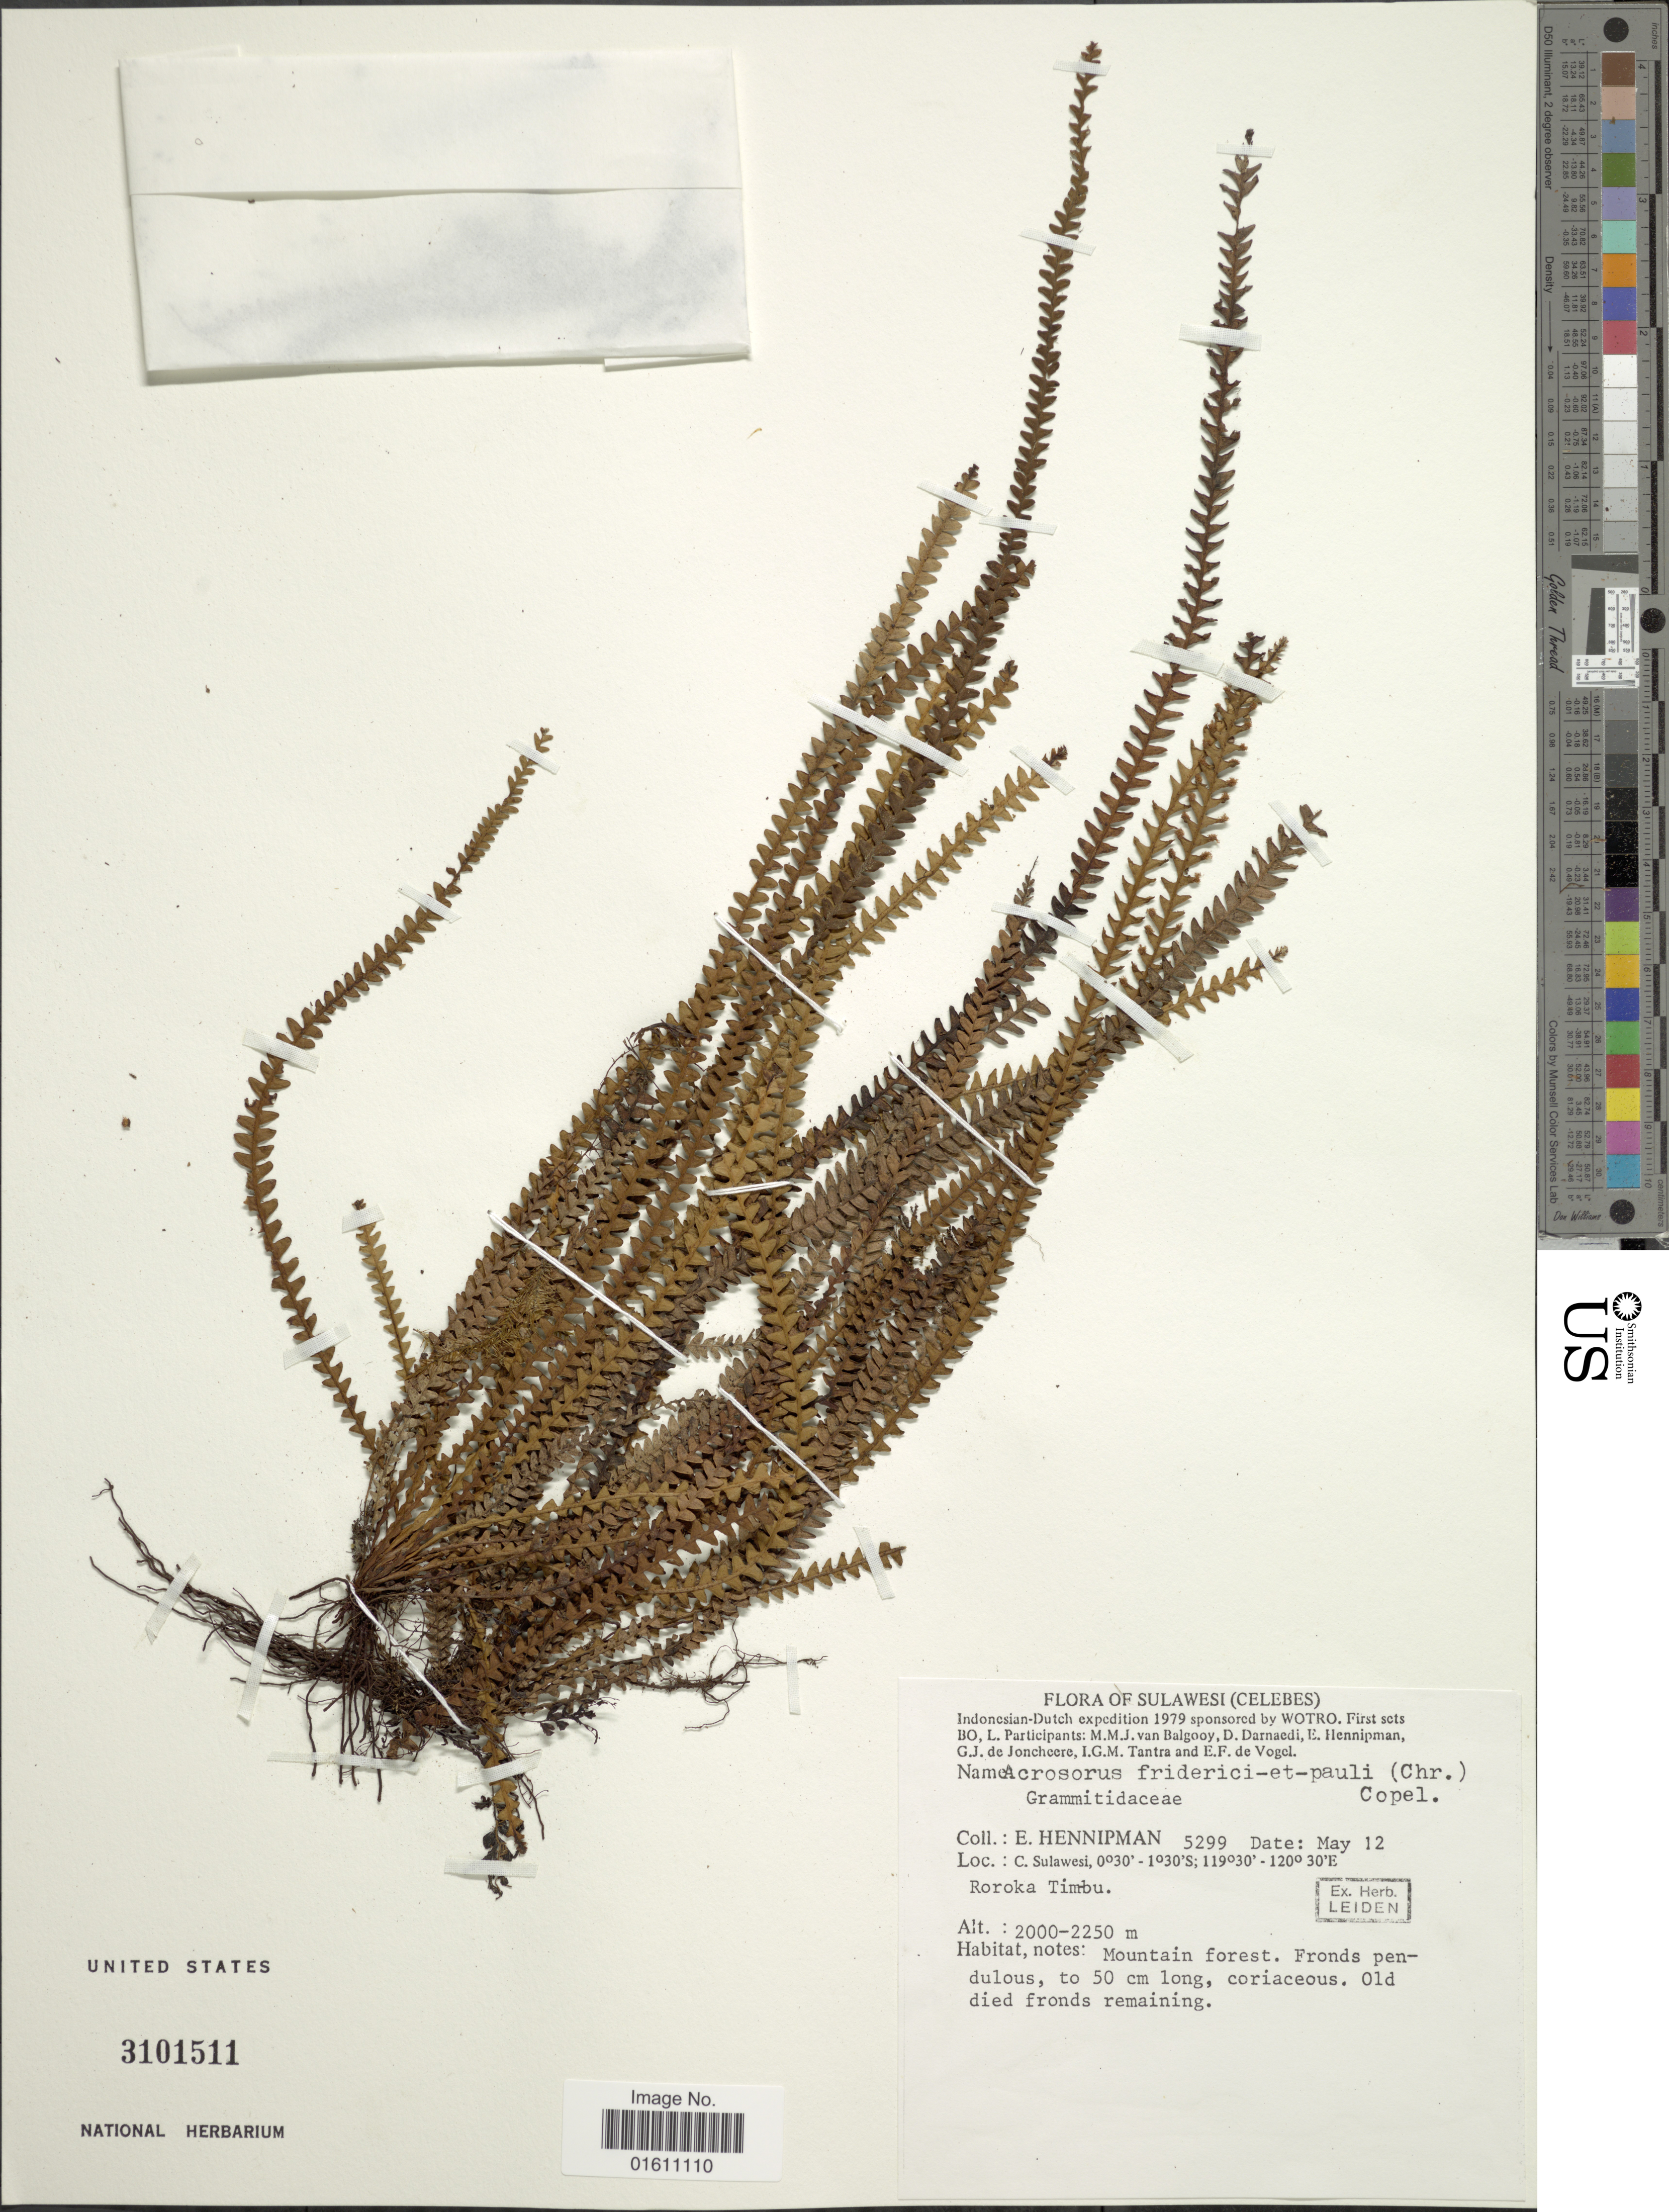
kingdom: Plantae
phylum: Tracheophyta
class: Polypodiopsida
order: Polypodiales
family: Polypodiaceae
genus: Acrosorus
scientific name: Acrosorus streptophyllus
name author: (Baker) Copel.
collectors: E. Hennipman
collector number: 5299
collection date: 1979-05-12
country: Indonesia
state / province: Sulawesi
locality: Sulawesi (Celebes), C. Sulawesi, Roroka Timbu.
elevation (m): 2000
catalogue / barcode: US 3101511